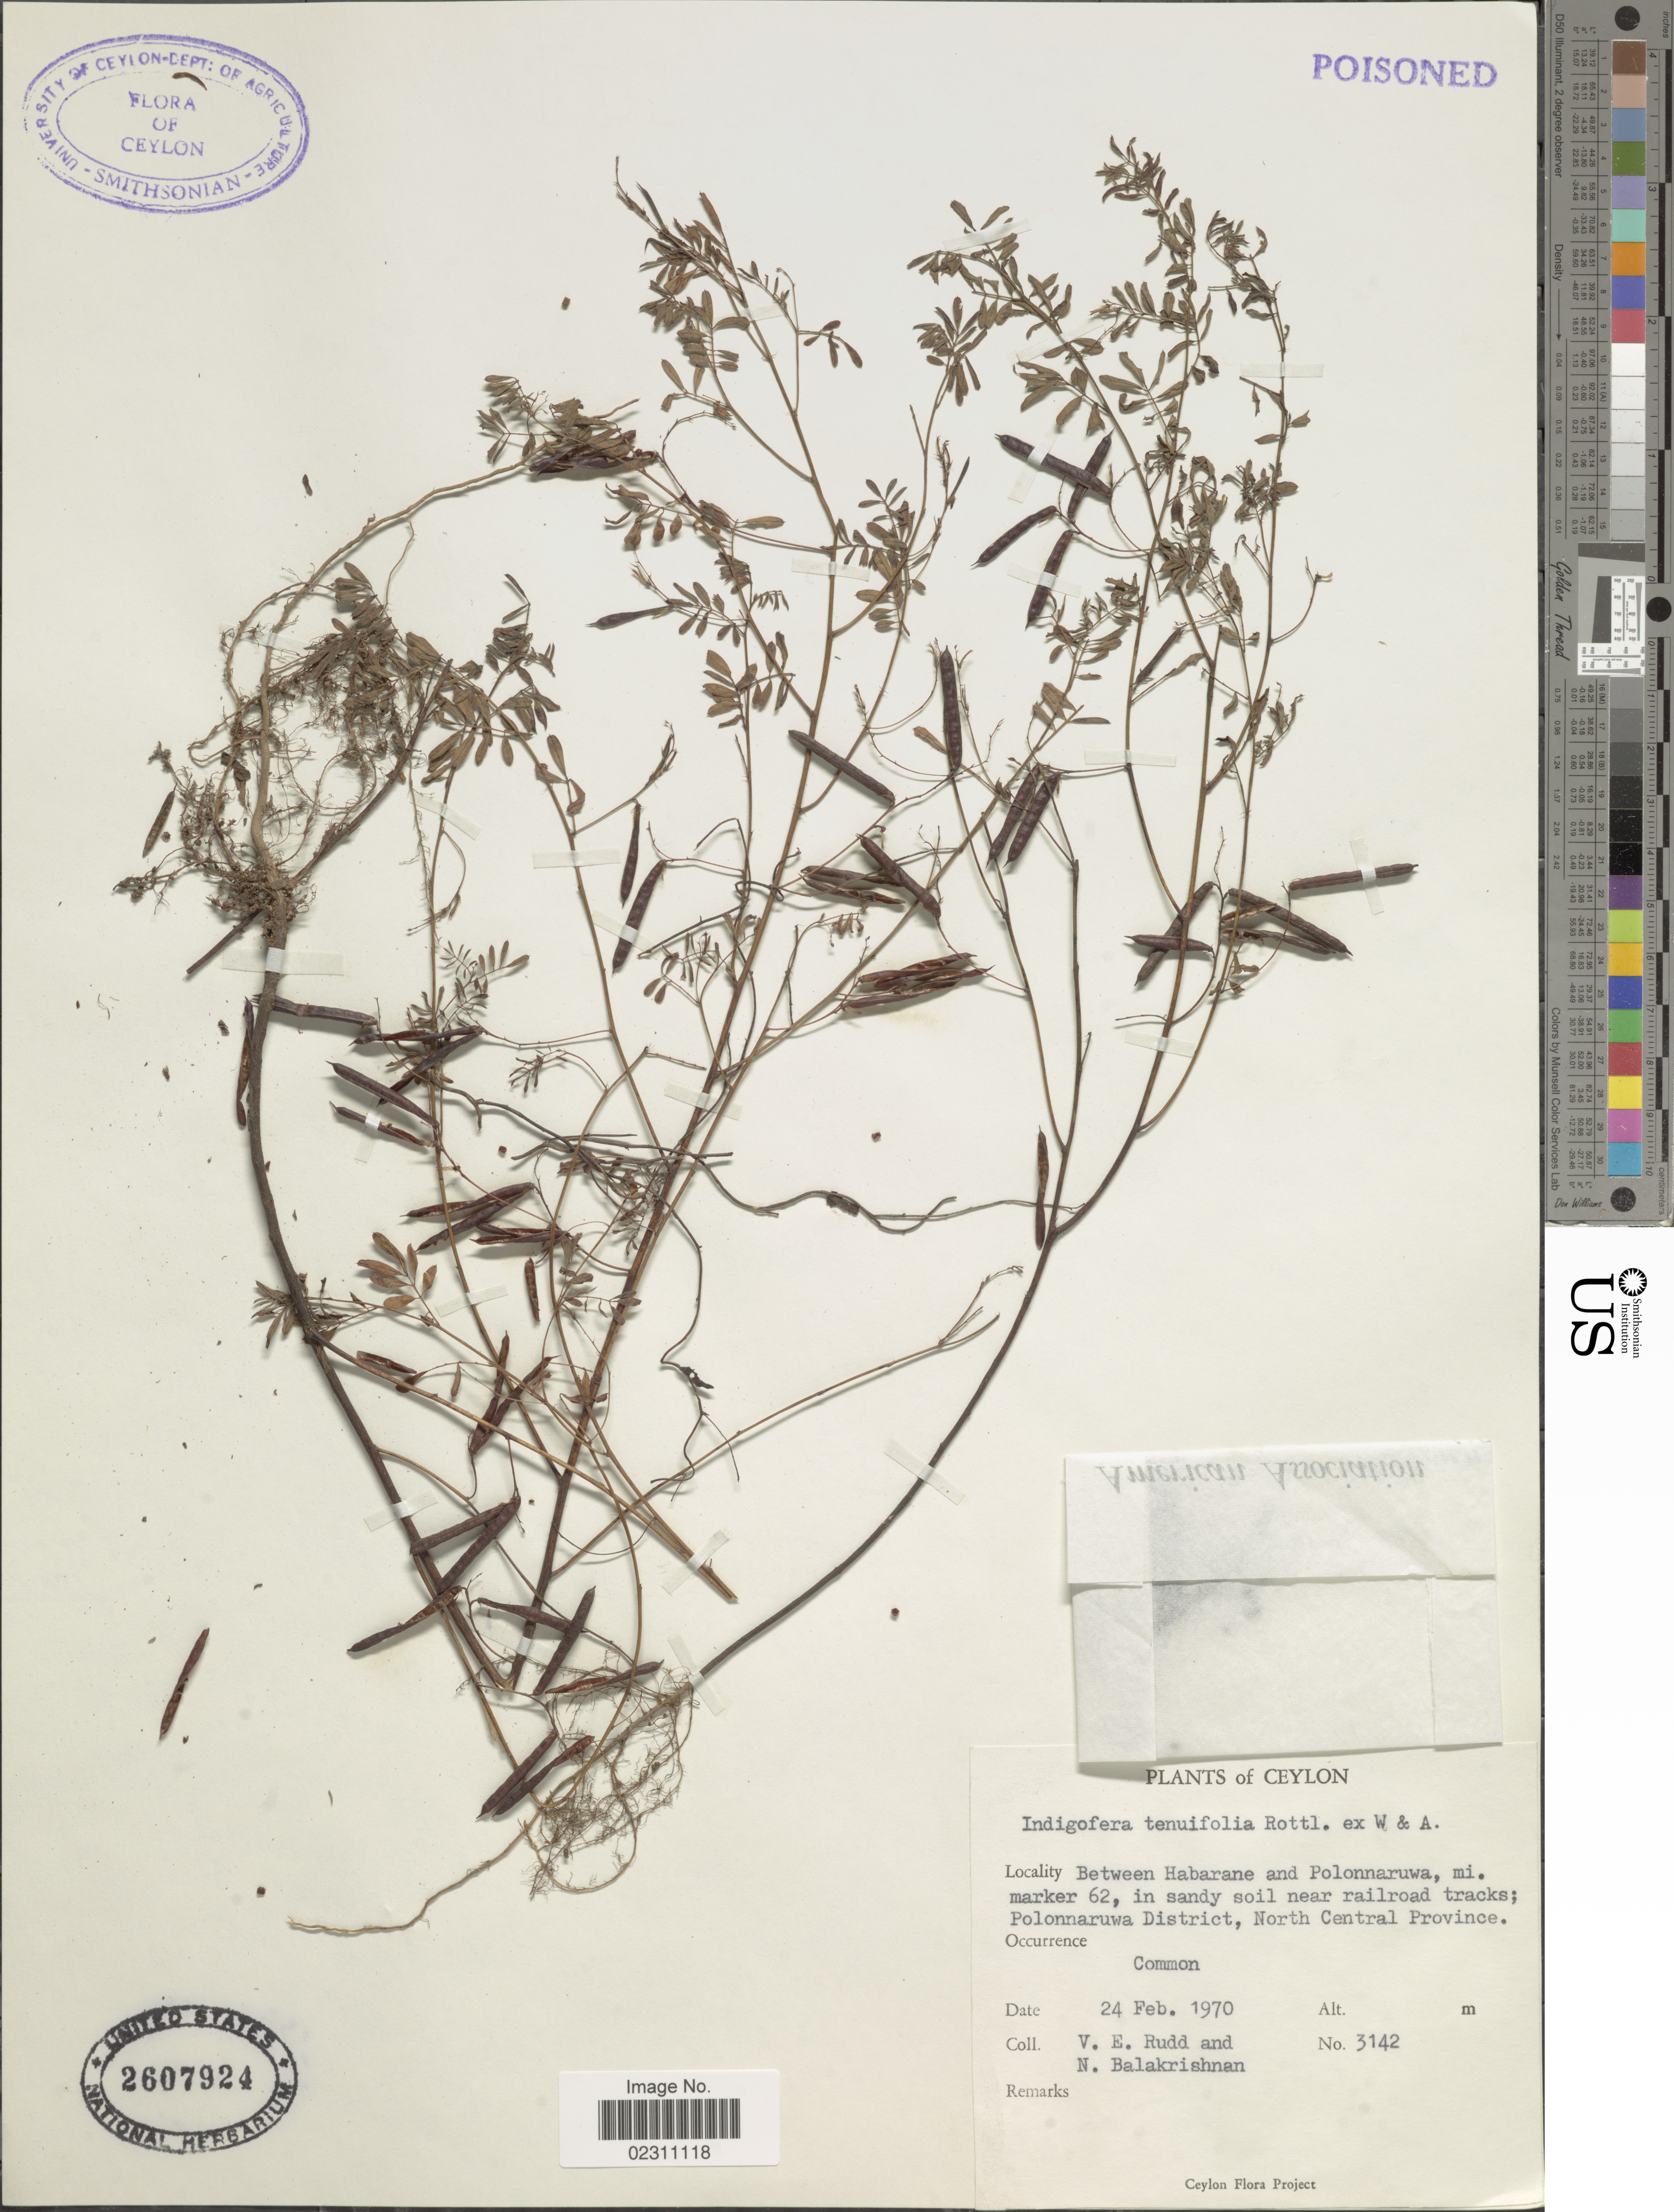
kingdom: Plantae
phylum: Tracheophyta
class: Magnoliopsida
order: Fabales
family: Fabaceae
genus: Indigofera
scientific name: Indigofera tenuifolia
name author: Lam.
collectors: V. E. Rudd & N. Balakrishnan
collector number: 3142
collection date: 1970-02-24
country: Sri Lanka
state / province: North Central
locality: Ceylon, between Habarane and Polonnaruwa, mi. marker 62, Polonnaruwa District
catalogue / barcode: US 2607924